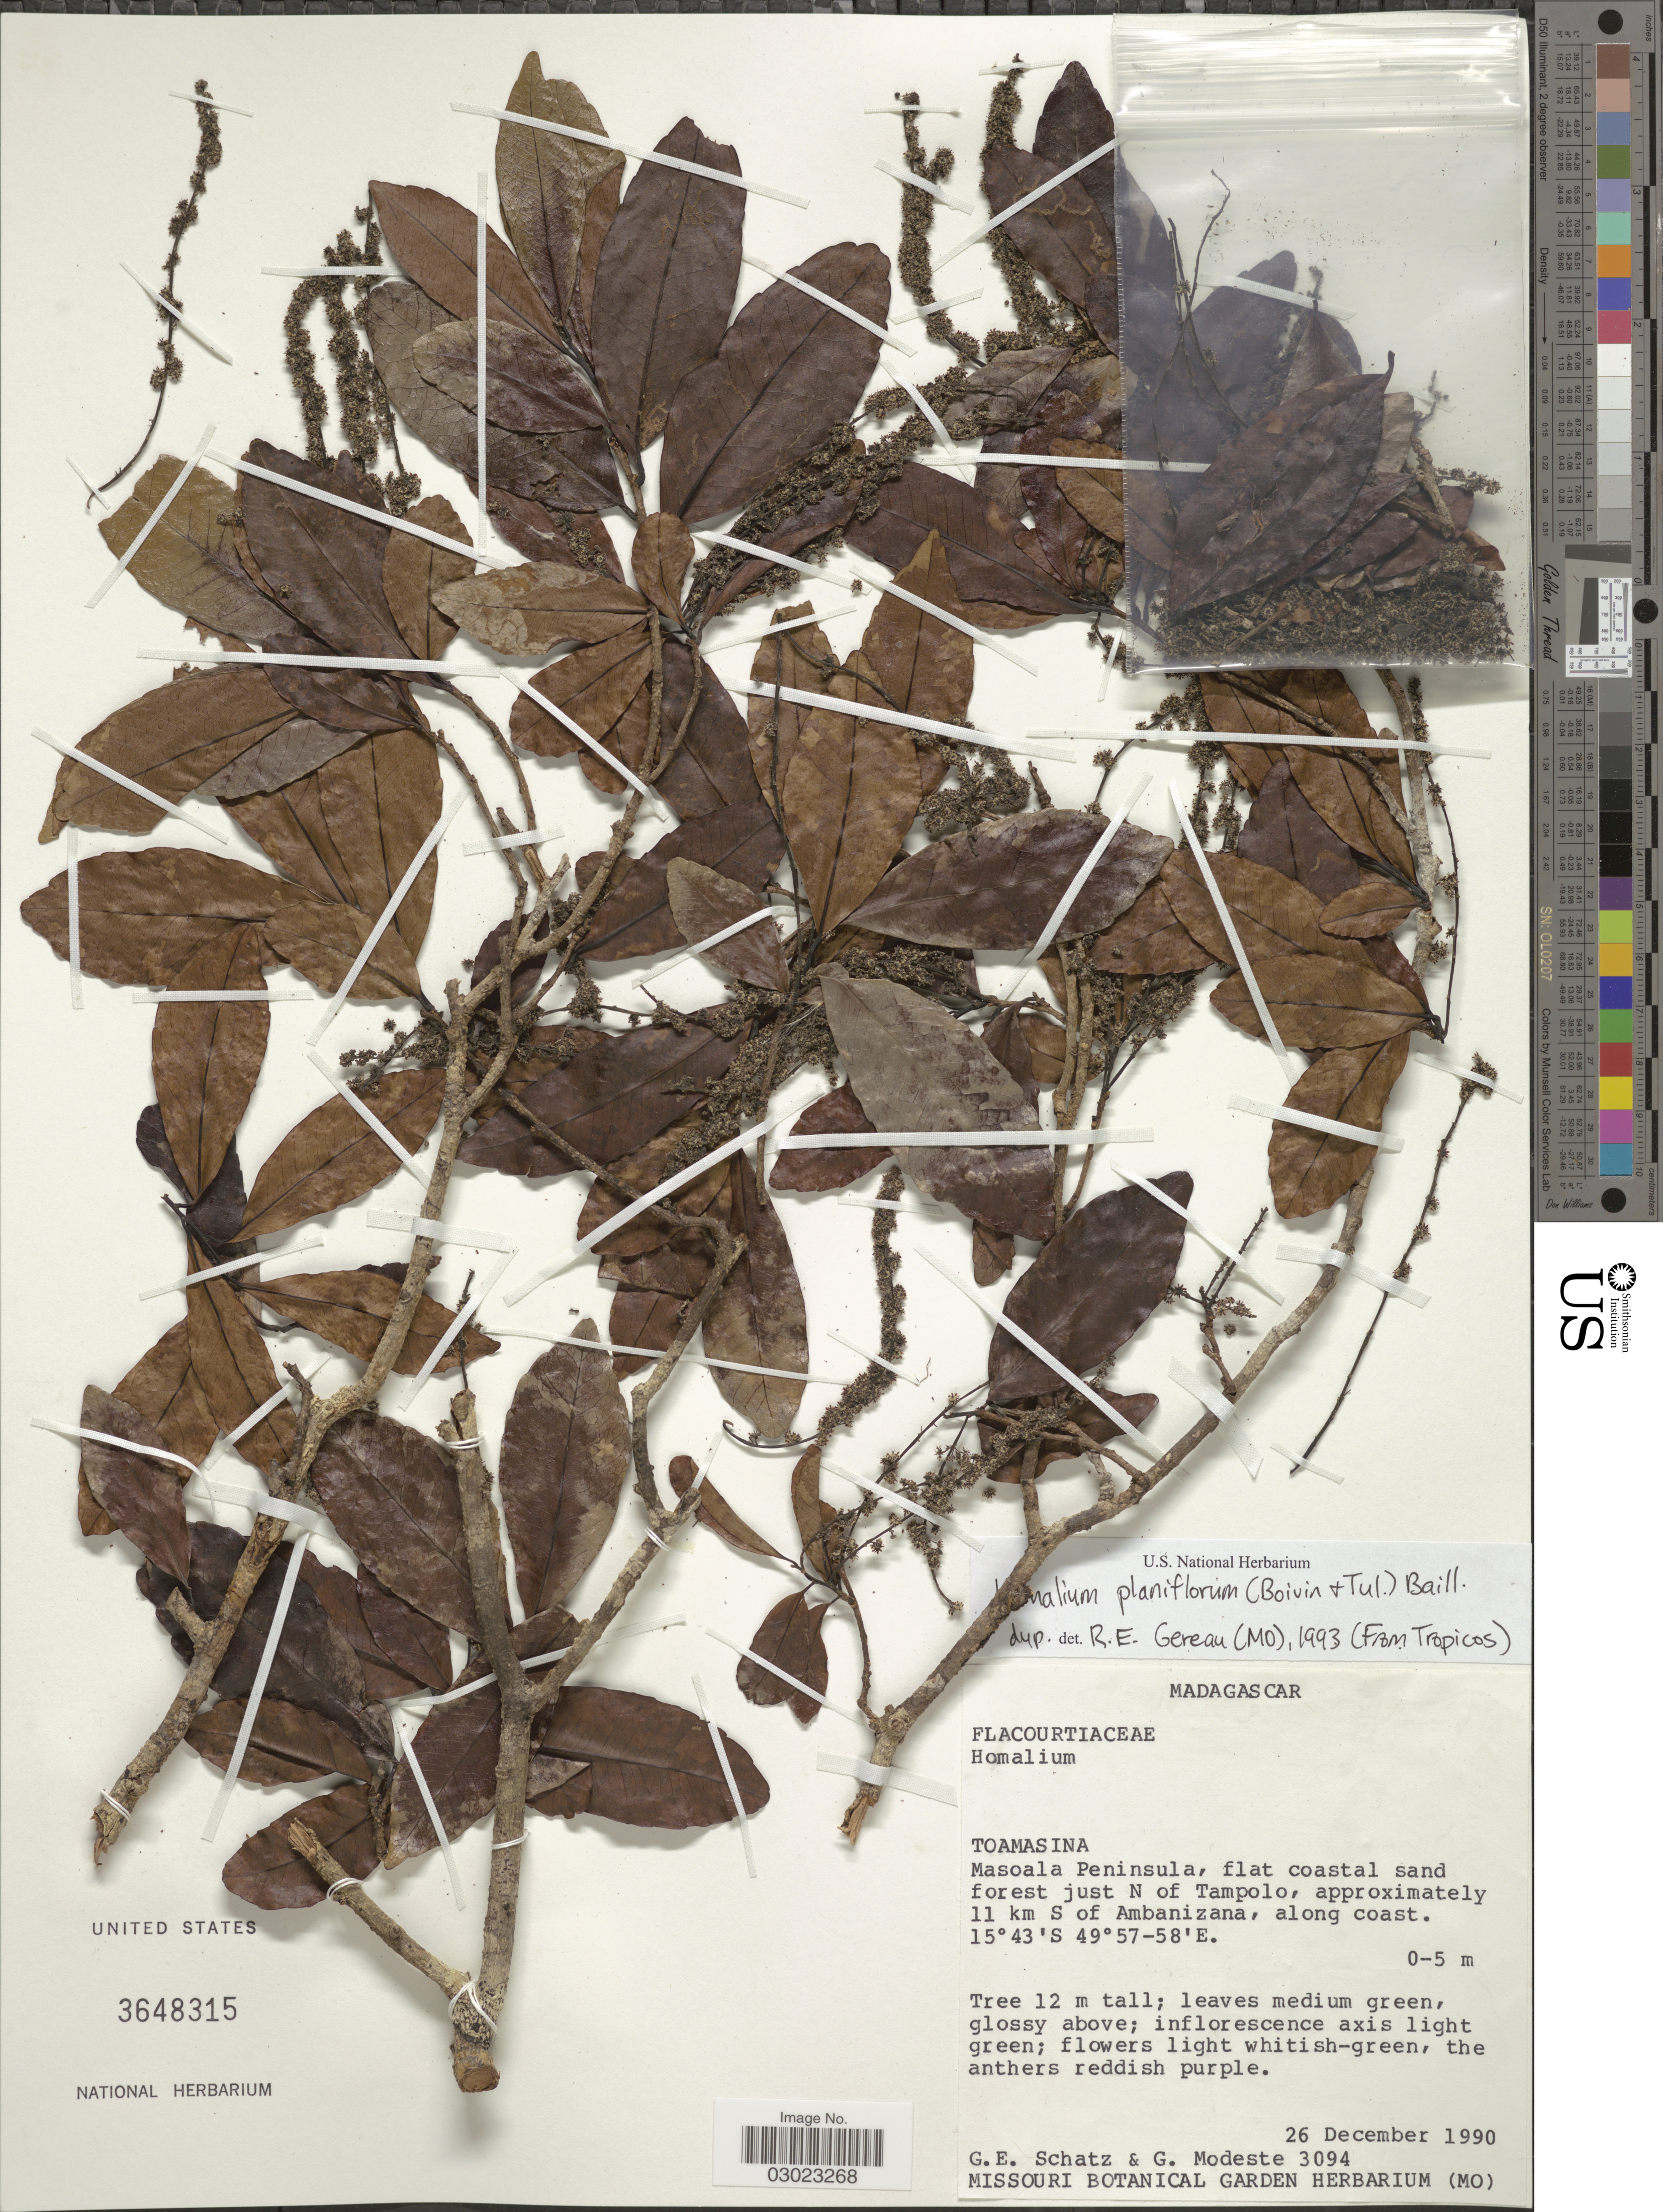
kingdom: Plantae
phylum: Tracheophyta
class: Magnoliopsida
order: Malpighiales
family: Salicaceae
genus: Homalium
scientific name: Homalium planiflorum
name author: (Boivin ex Tul.) Baill.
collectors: G. Schatz & G. Modeste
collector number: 3094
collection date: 1990-12-26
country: Madagascar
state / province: Analanjirofo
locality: Masoala Peninsula, flat coastal sand forest just N of Tampolo, approximately 11 km S of Ambanizana, along coast.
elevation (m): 0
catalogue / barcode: US 3648315